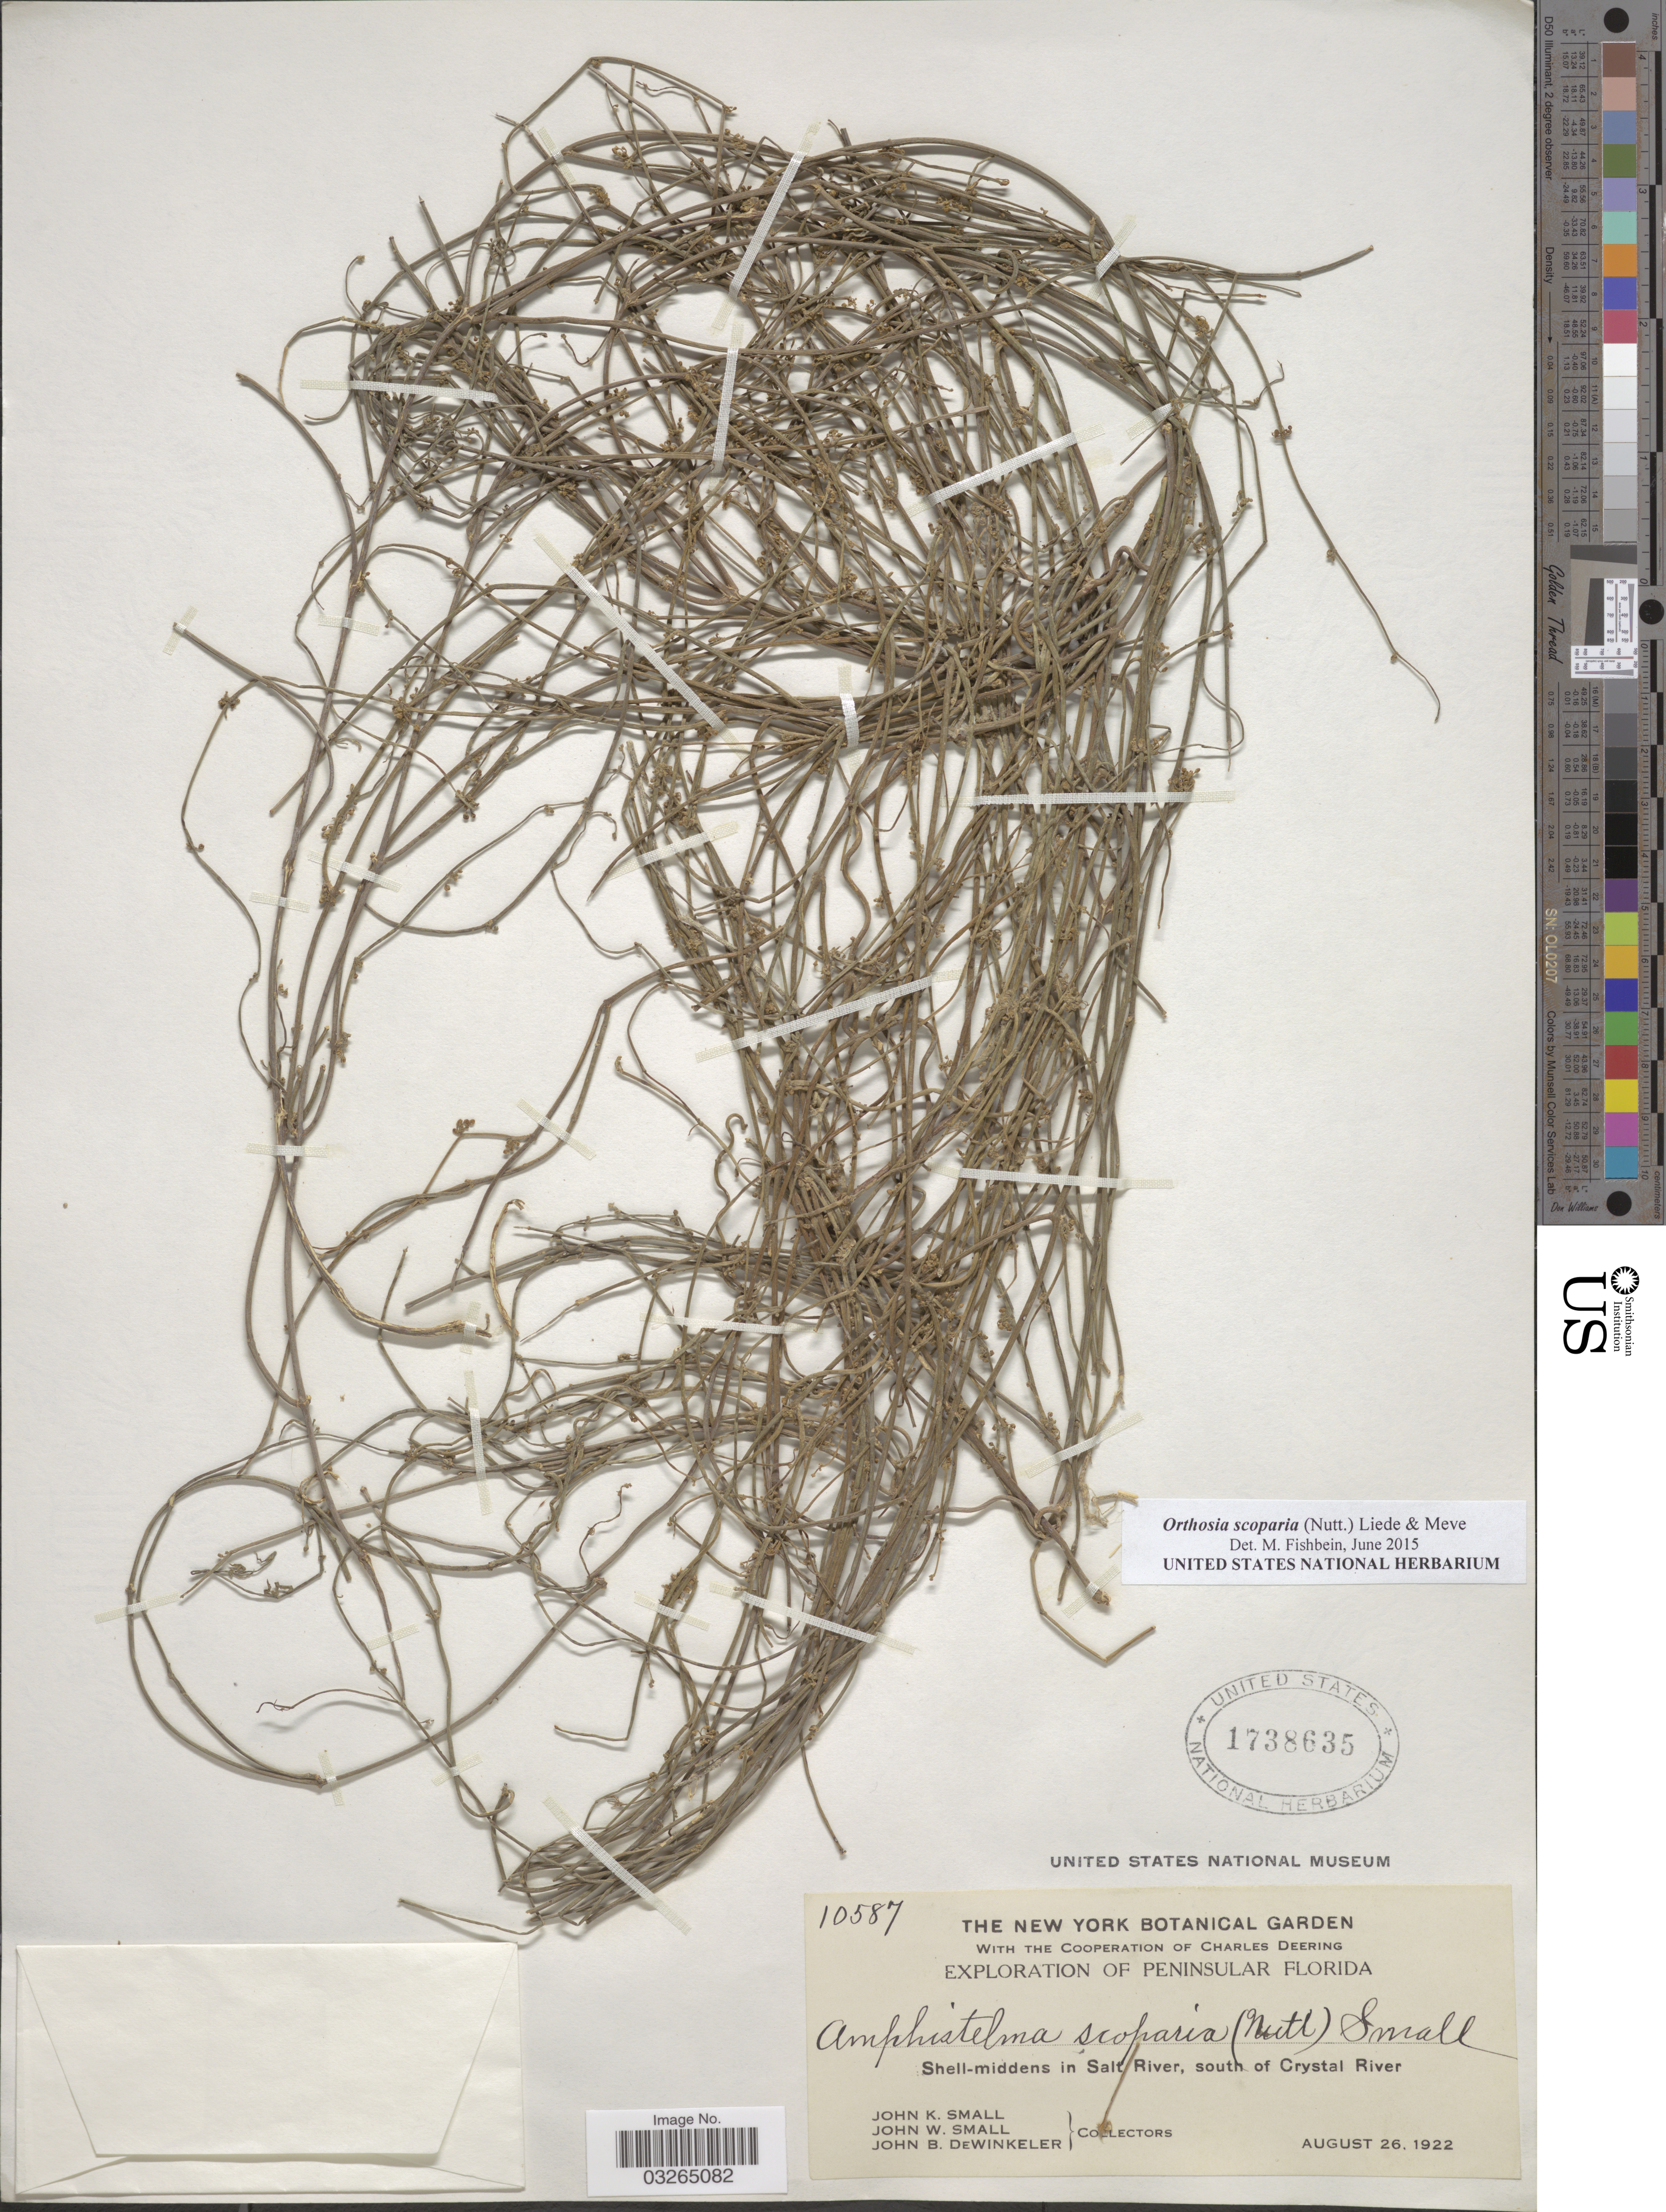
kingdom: Plantae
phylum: Tracheophyta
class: Magnoliopsida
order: Gentianales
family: Apocynaceae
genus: Orthosia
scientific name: Orthosia scoparia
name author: (Nutt.) Liede & Meve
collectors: J. K. Small, J. Small & J. B. Dewinkeler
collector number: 10587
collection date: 1922-08-26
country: United States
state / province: Florida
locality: Peninsular Florida. Shell-middens in Salt River, south of Crystal River.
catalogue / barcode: US 1738635